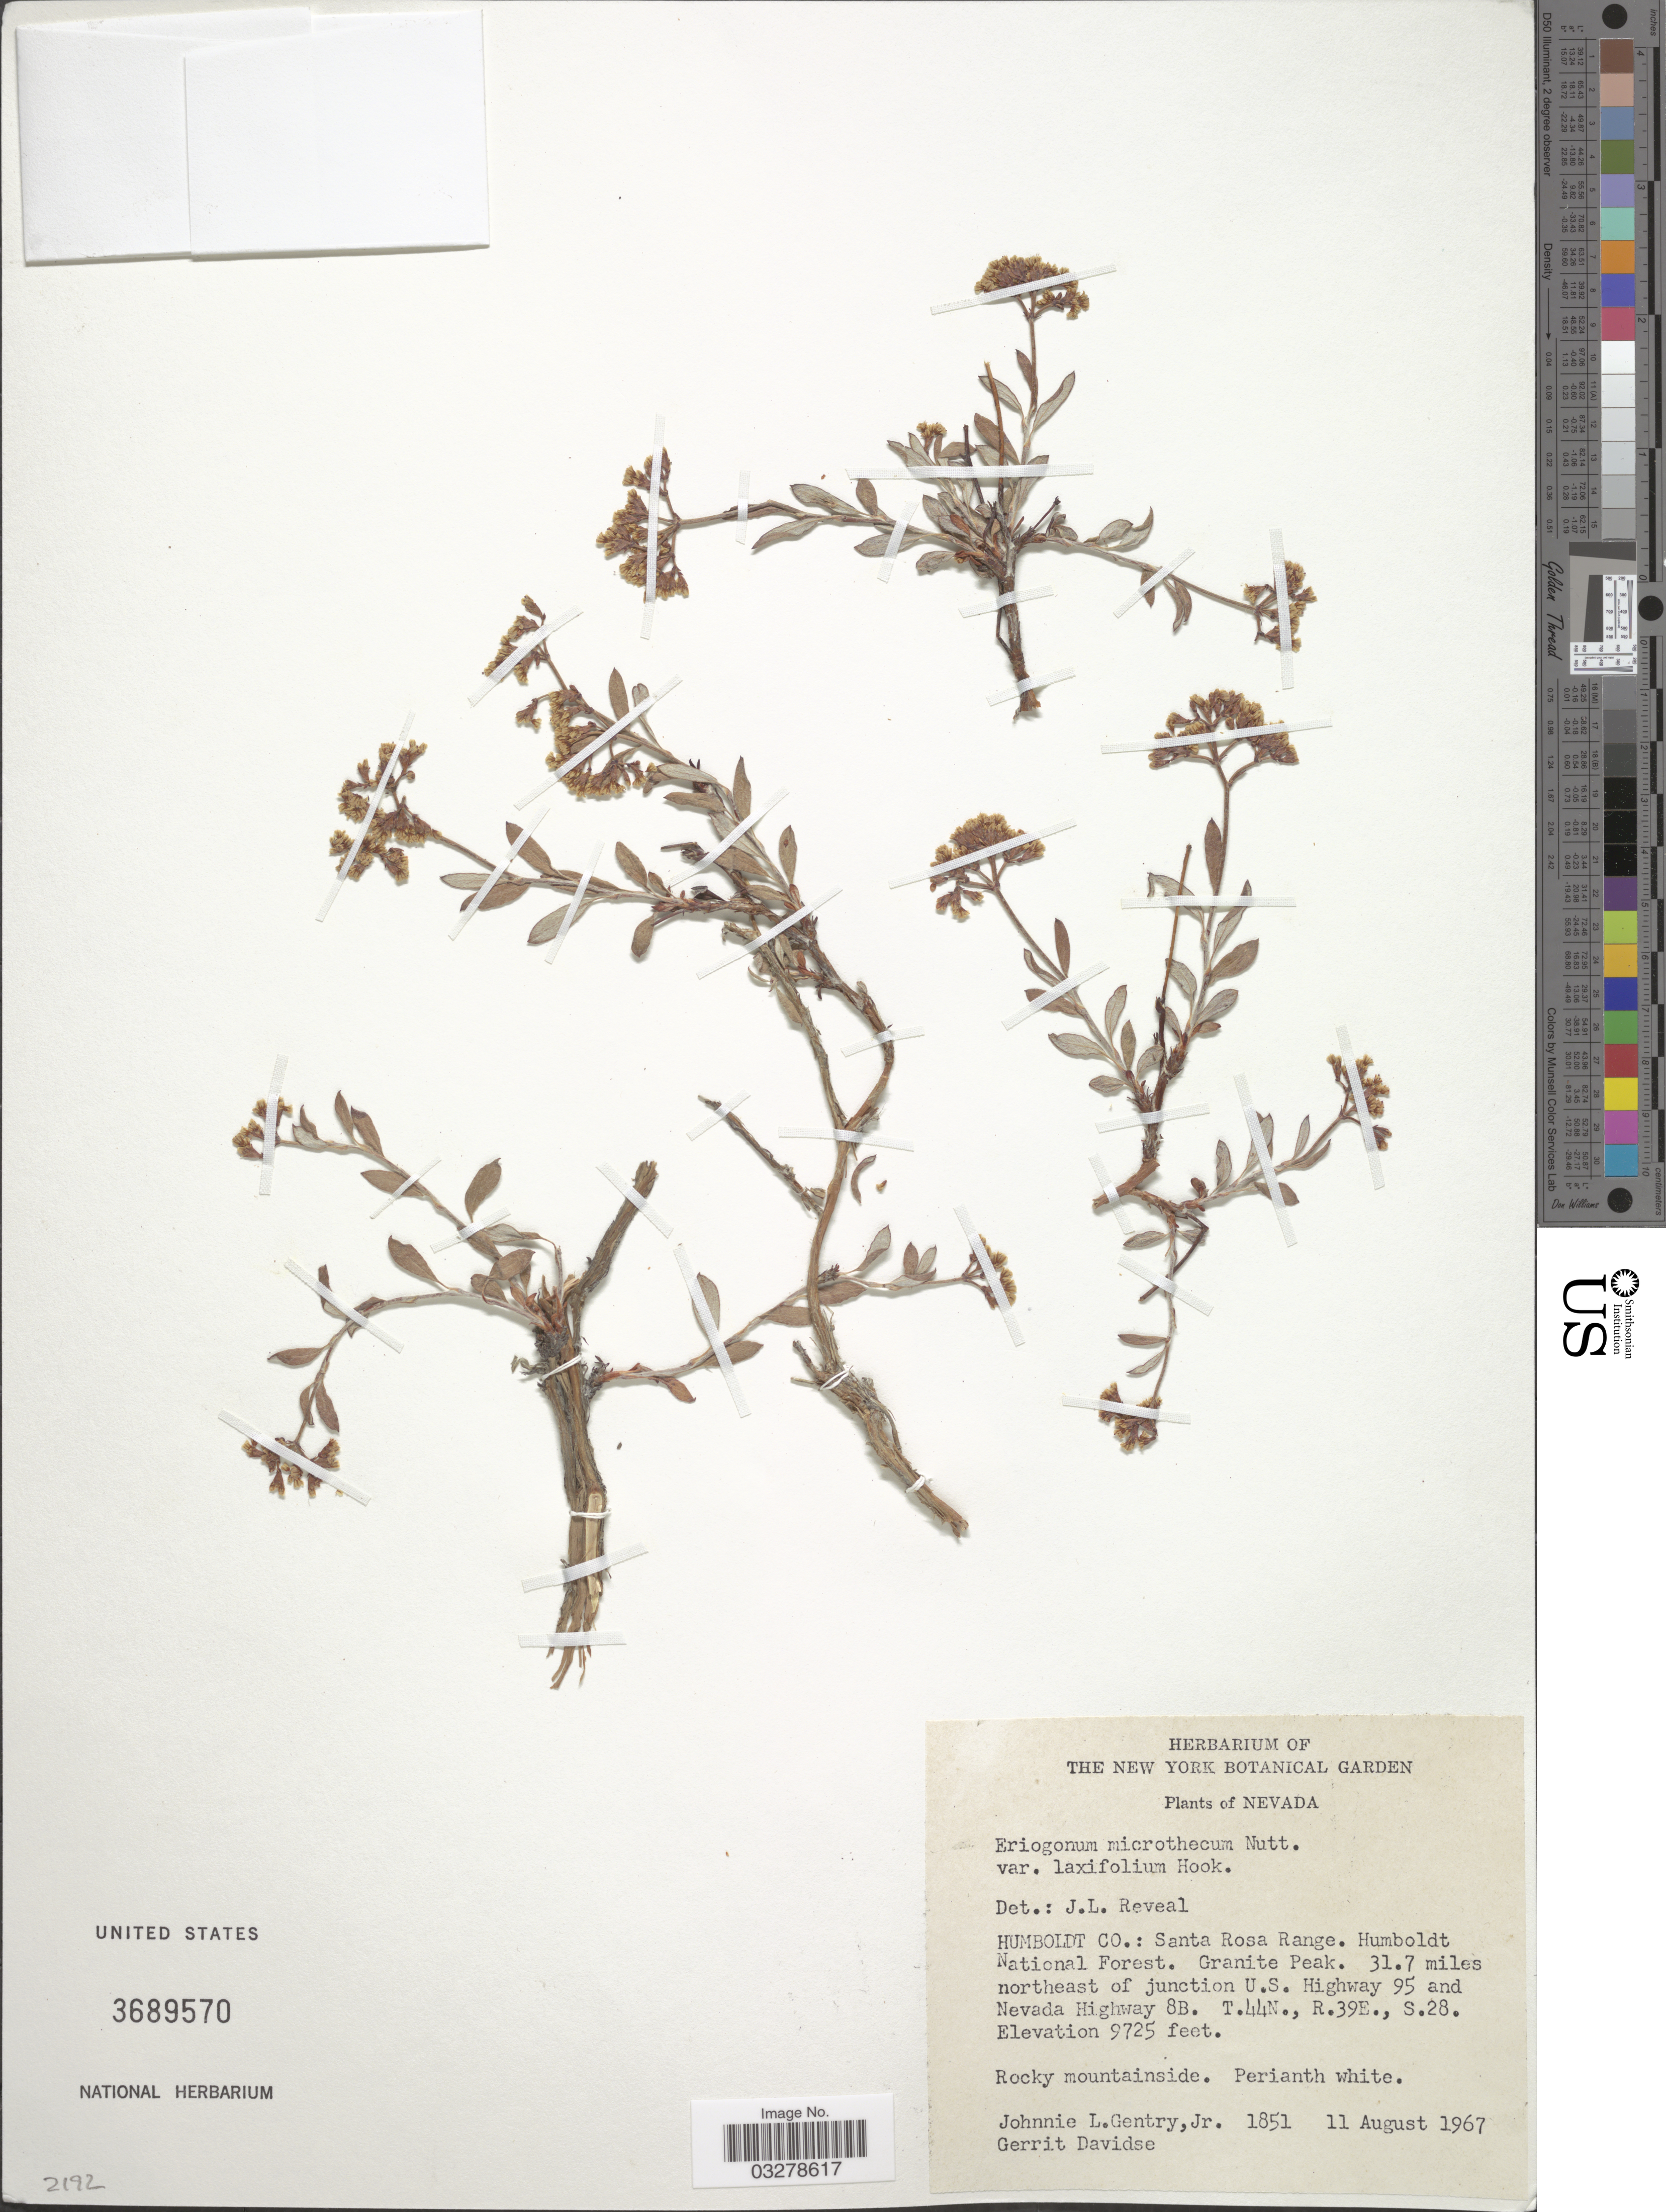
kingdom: Plantae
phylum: Tracheophyta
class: Magnoliopsida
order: Caryophyllales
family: Polygonaceae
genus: Eriogonum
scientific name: Eriogonum microtheca var. laxiflorum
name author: Hook.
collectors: J. L. Gentry & G. Davidse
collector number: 1851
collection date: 1967-08-11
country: United States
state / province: Nevada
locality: Humboldt Co.: Santa Rosa Range. Humboldt National Forest. Granite Peak. 31.7 miles northeast of junction U.S. Highway 95 and Nevada Highway 8B. T.44N., R.39E., S.28.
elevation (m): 2964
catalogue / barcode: US 3689570